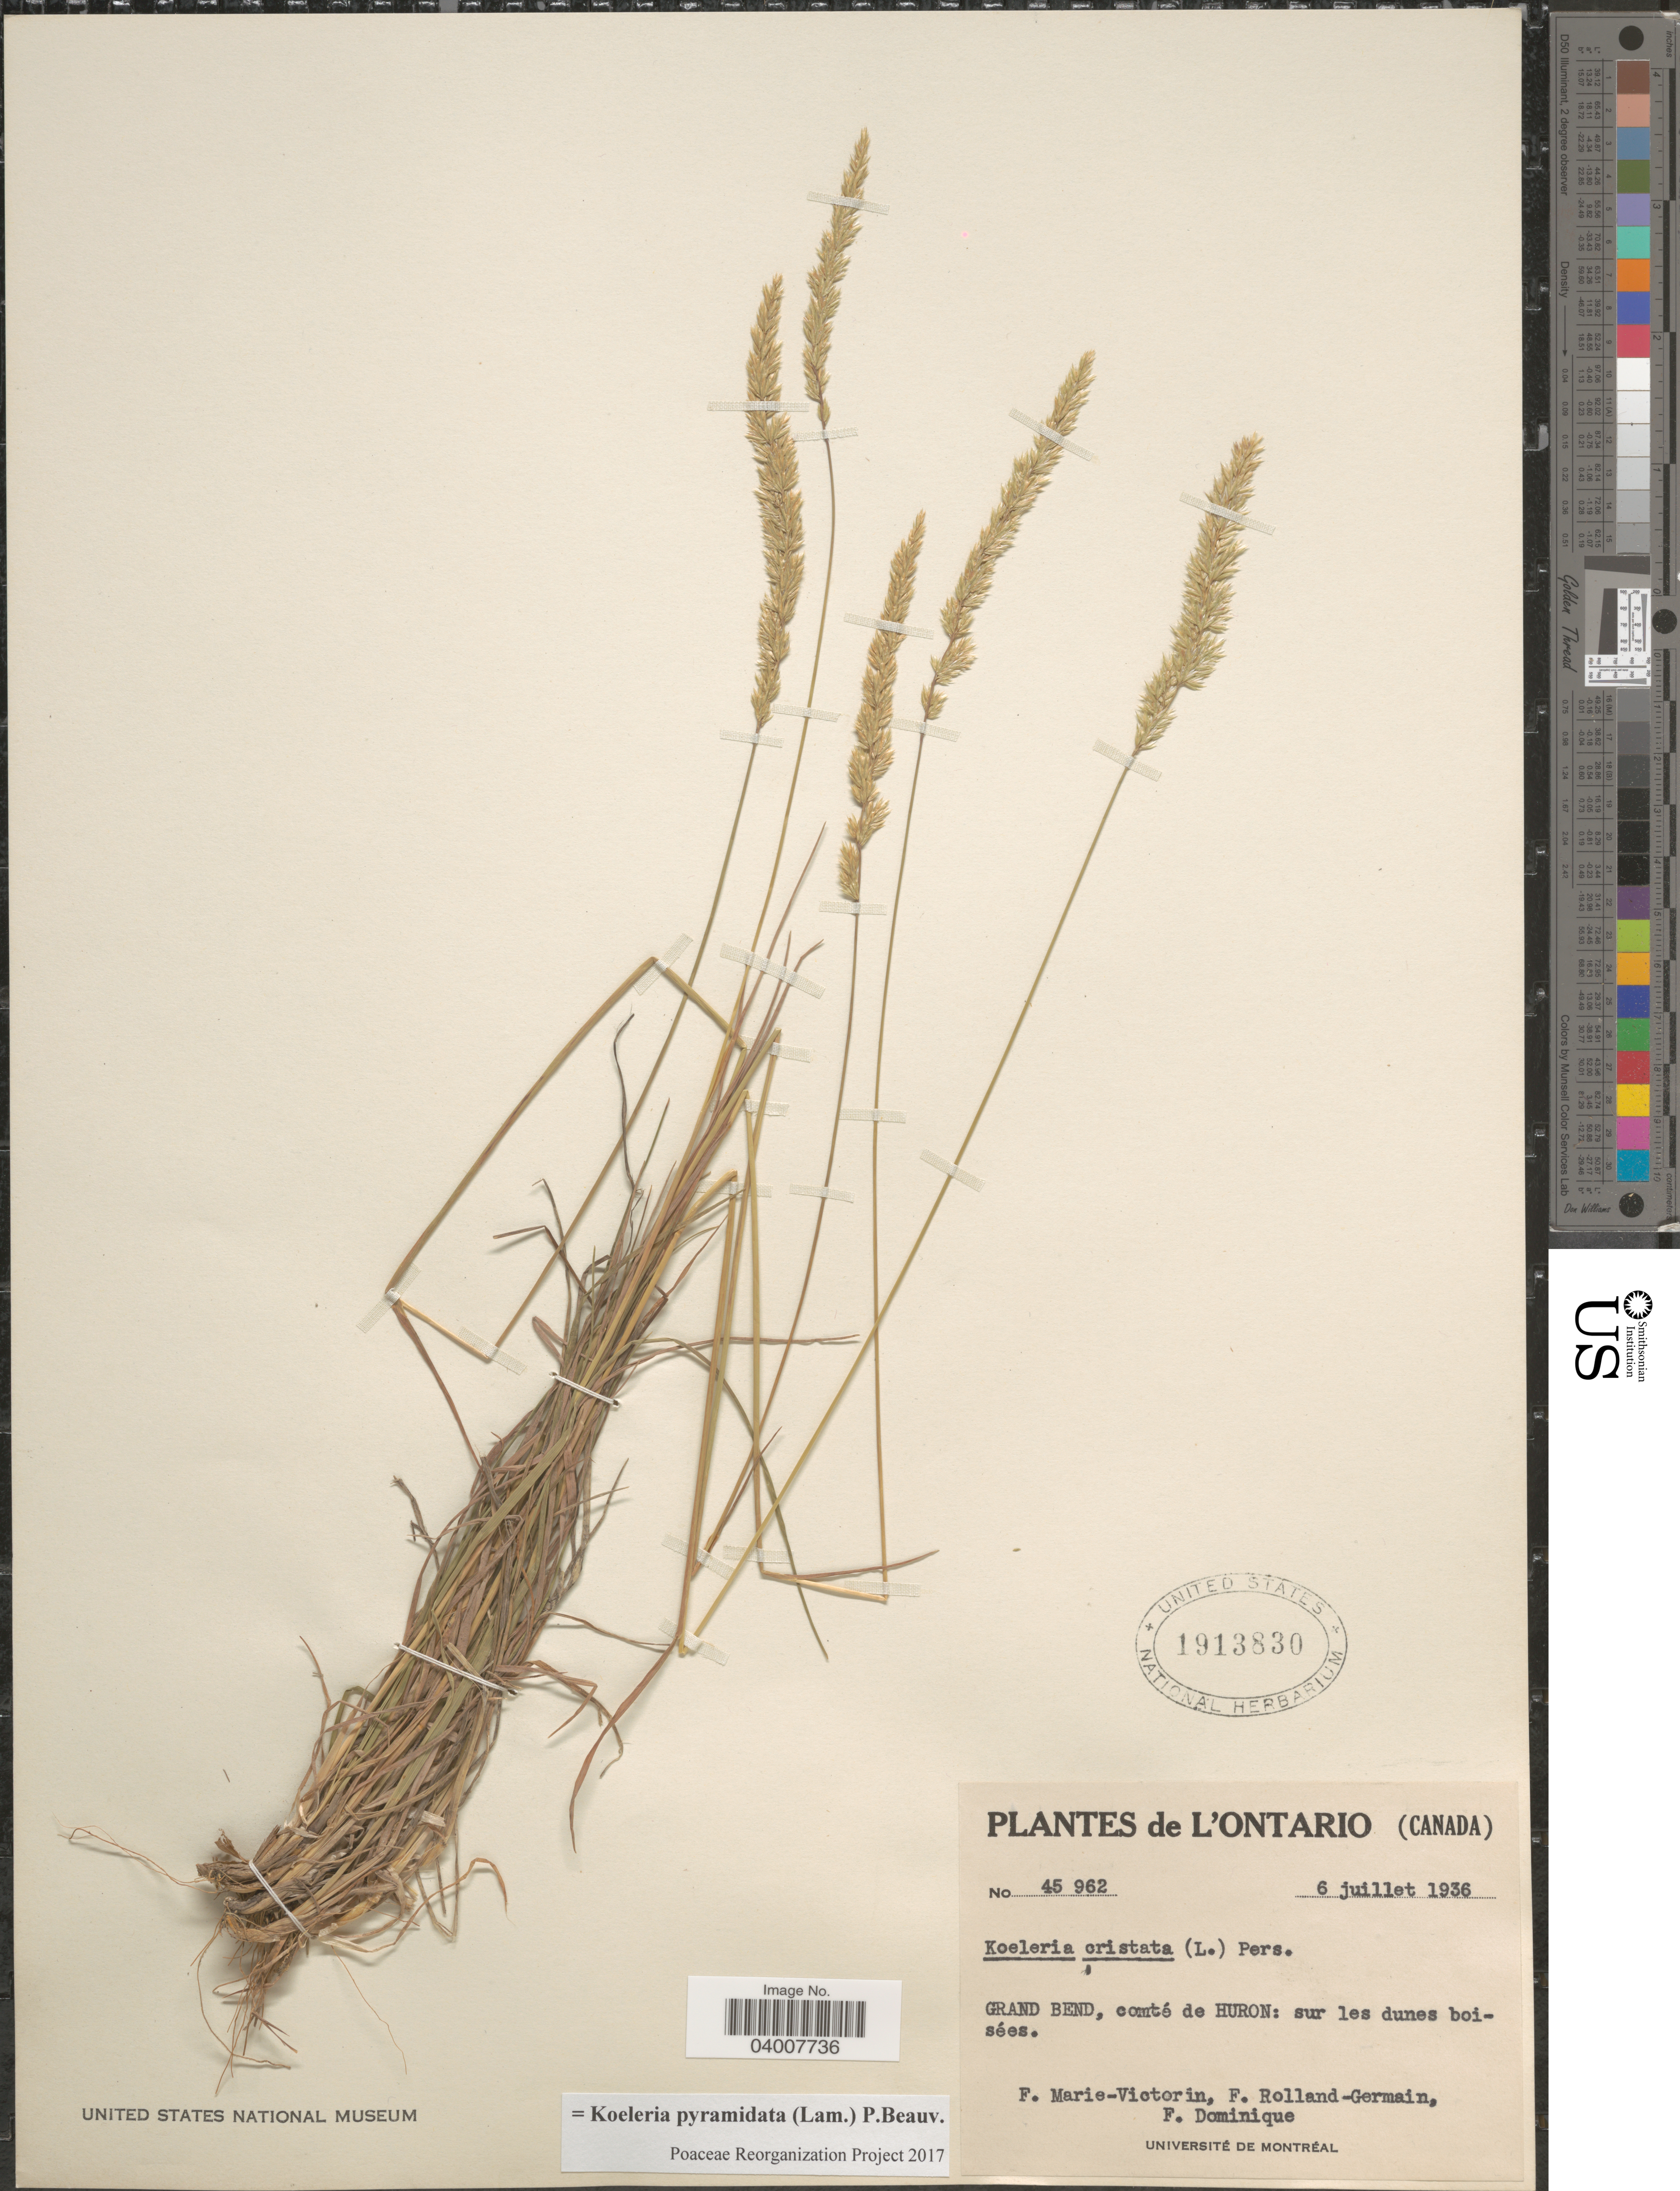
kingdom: Plantae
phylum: Tracheophyta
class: Liliopsida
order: Poales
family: Poaceae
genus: Koeleria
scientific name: Koeleria pyramidata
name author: (Lam.) P. Beauv.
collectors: F. Marie-Victorin, Rolland-Germain & F. Dominique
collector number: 45962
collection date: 1936-07-06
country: Canada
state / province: Ontario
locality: Grand Bend, comté de Huron: sur les dunes boisées.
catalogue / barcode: US 1913830